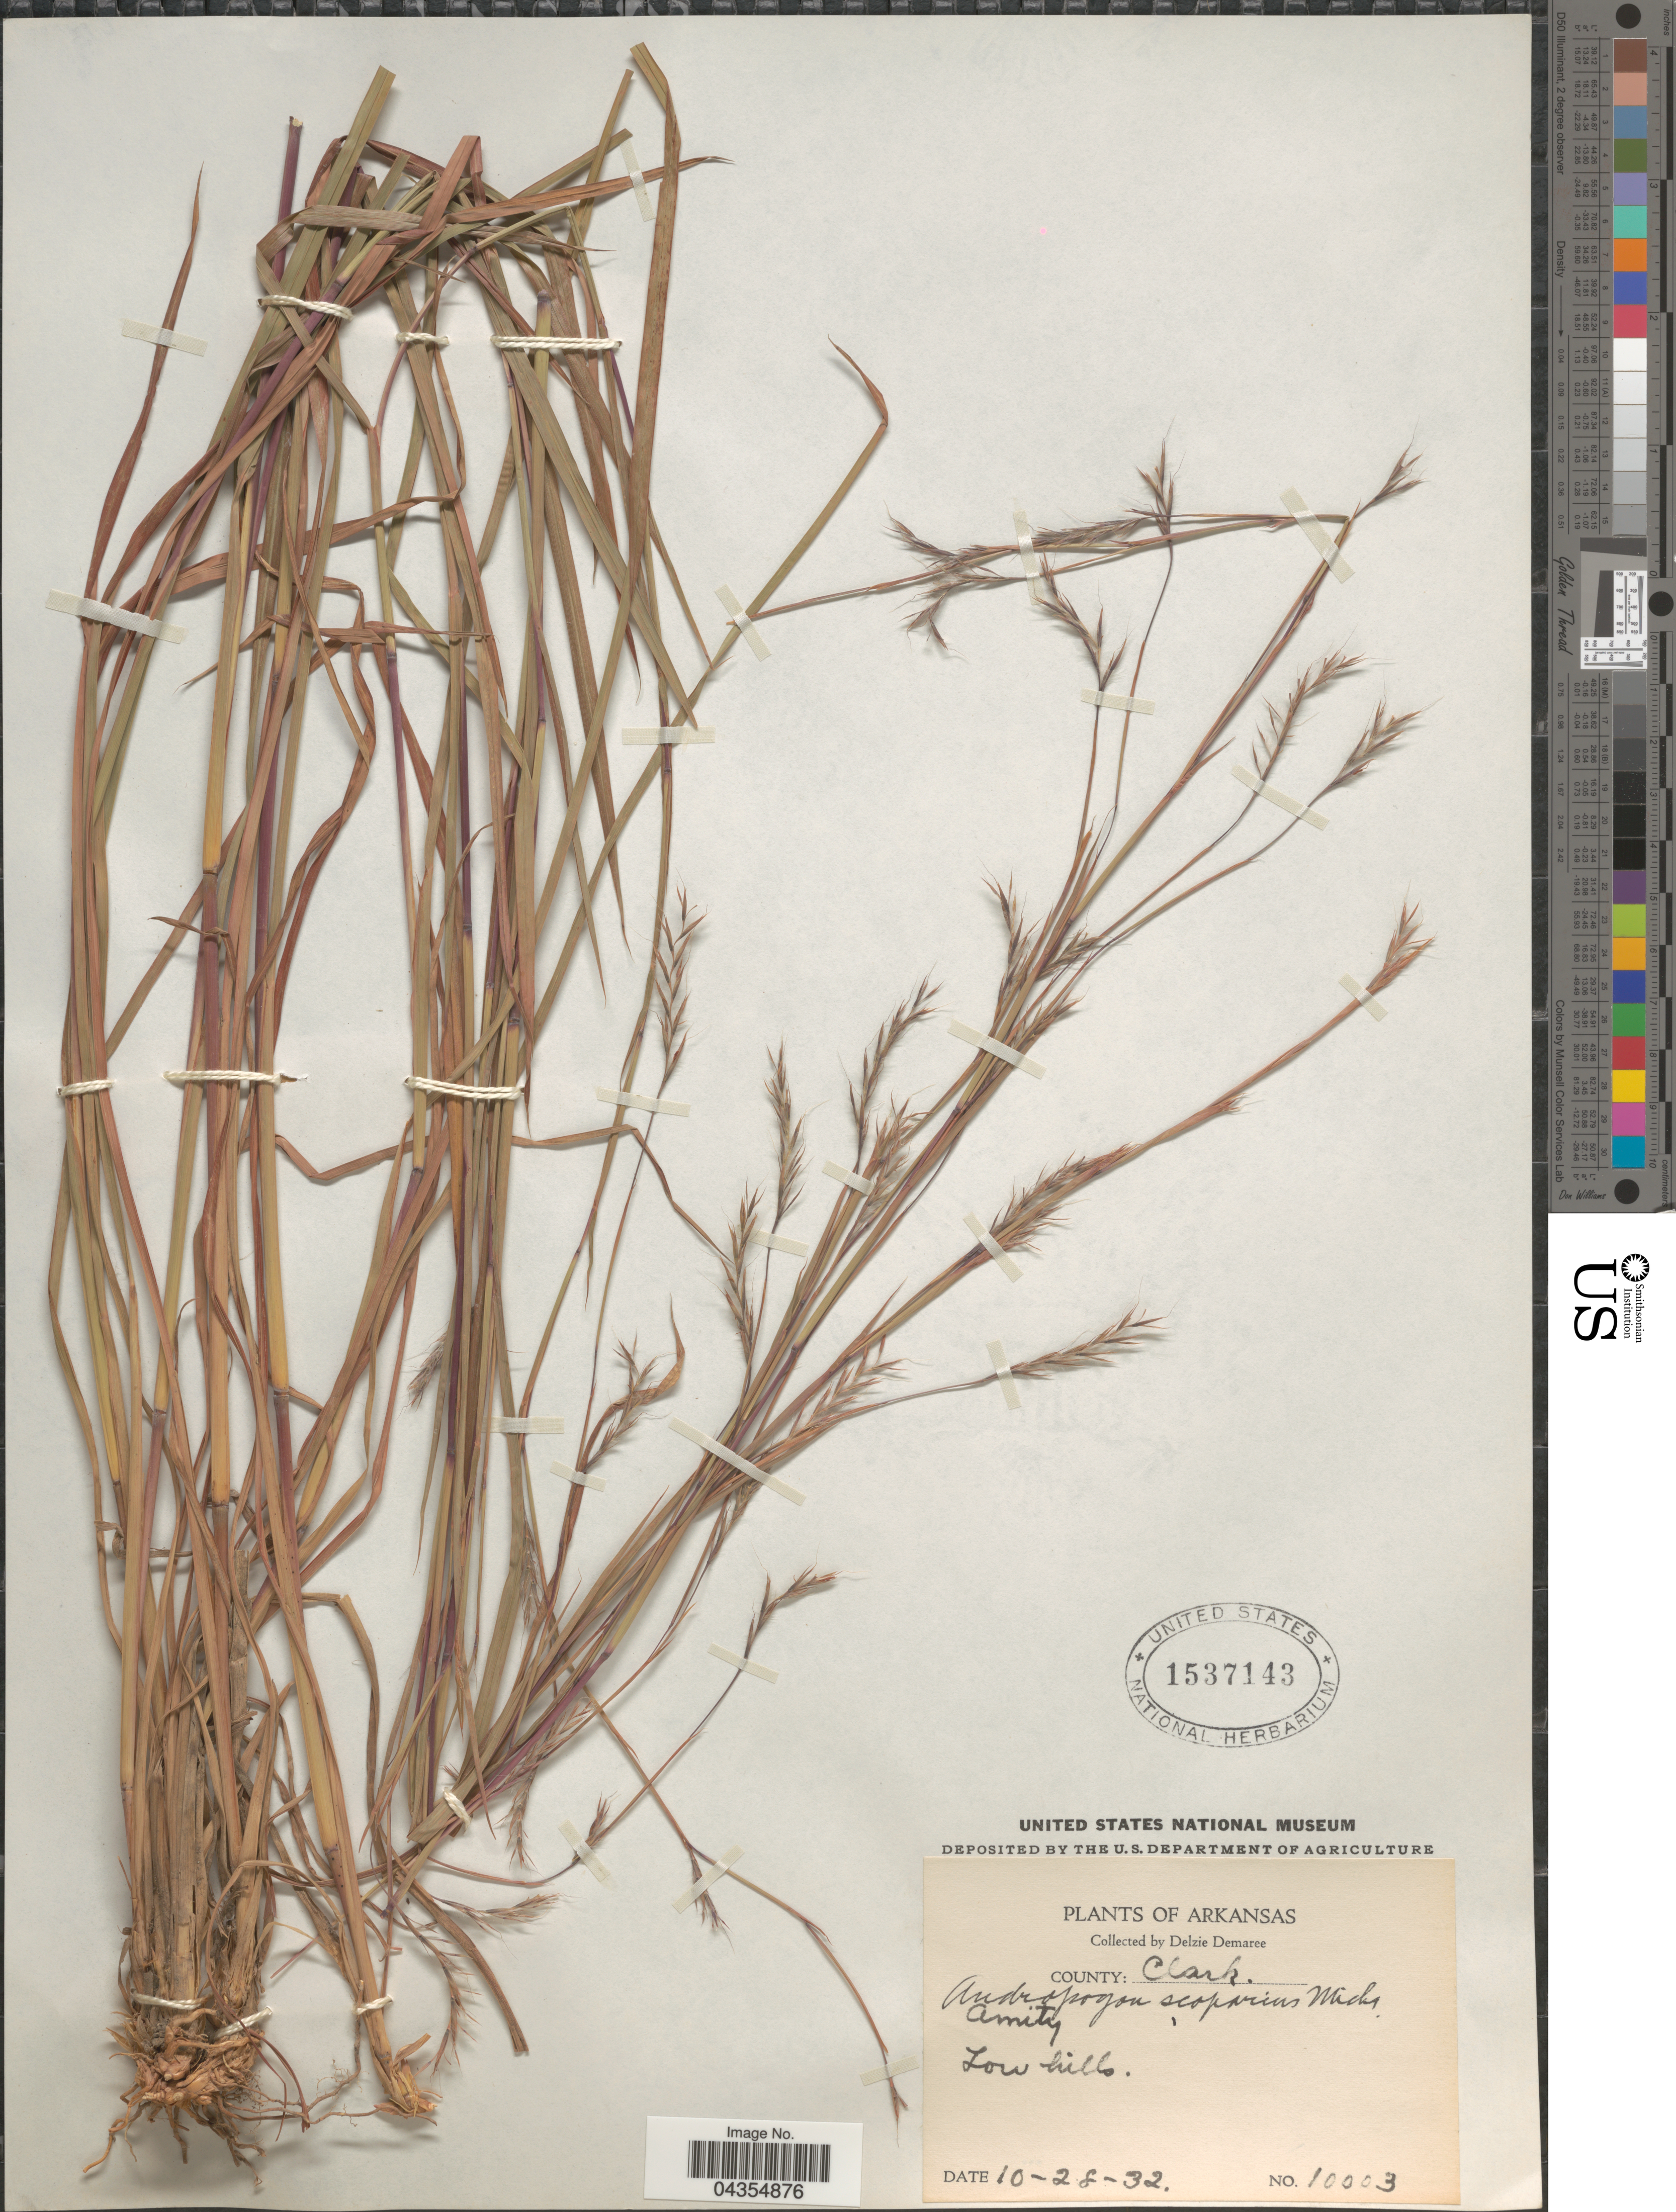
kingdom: Plantae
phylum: Tracheophyta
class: Liliopsida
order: Poales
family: Poaceae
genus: Schizachyrium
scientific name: Schizachyrium sanguineum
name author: (Retz.) Alston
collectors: D. Demaree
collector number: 10003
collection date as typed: Transcribed d/m/y: 28/10/32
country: United States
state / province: Arkansas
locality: County: Clark. Amity.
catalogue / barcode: US 1537143